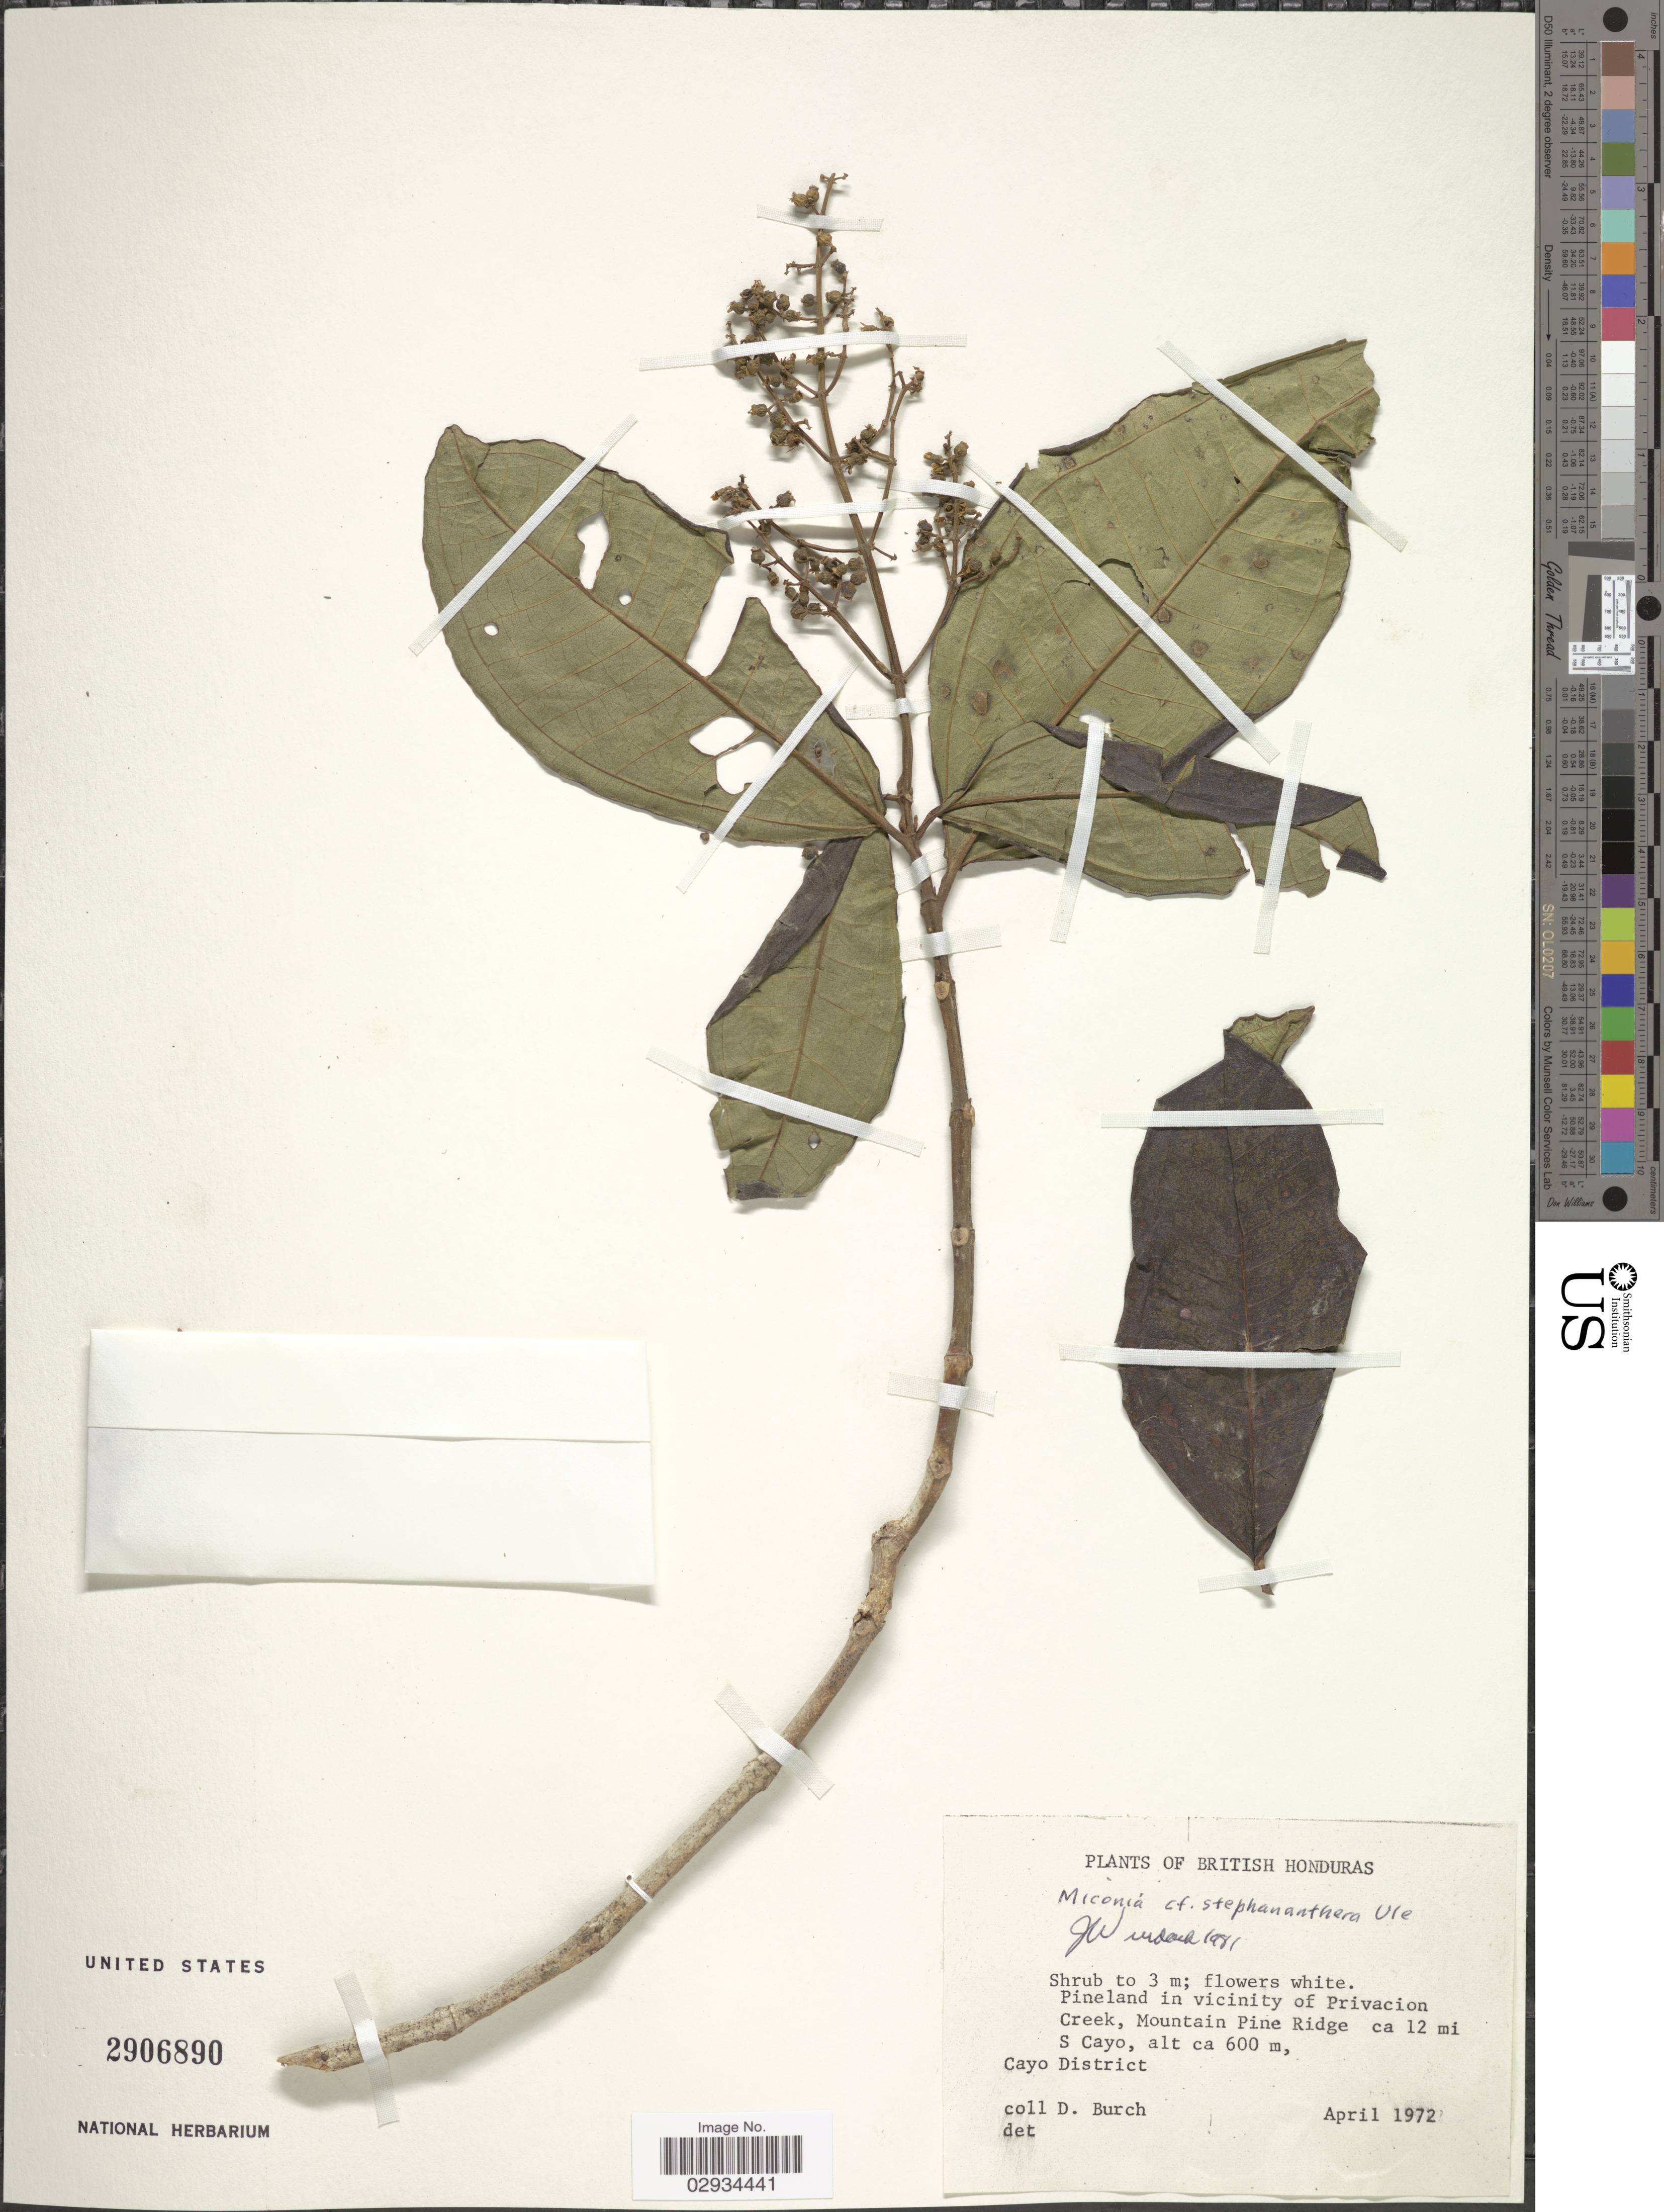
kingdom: Plantae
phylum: Tracheophyta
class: Magnoliopsida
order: Myrtales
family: Melastomataceae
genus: Miconia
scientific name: Miconia stephananthera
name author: Ule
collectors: D. Burch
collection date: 1972-04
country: Belize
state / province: Cayo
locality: British Honduras. Pineland in vicinity of Privacion Creek, Mountain Pine Ridge ca 12 mi S Cayo. Cayo District.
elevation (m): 600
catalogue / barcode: US 2906890